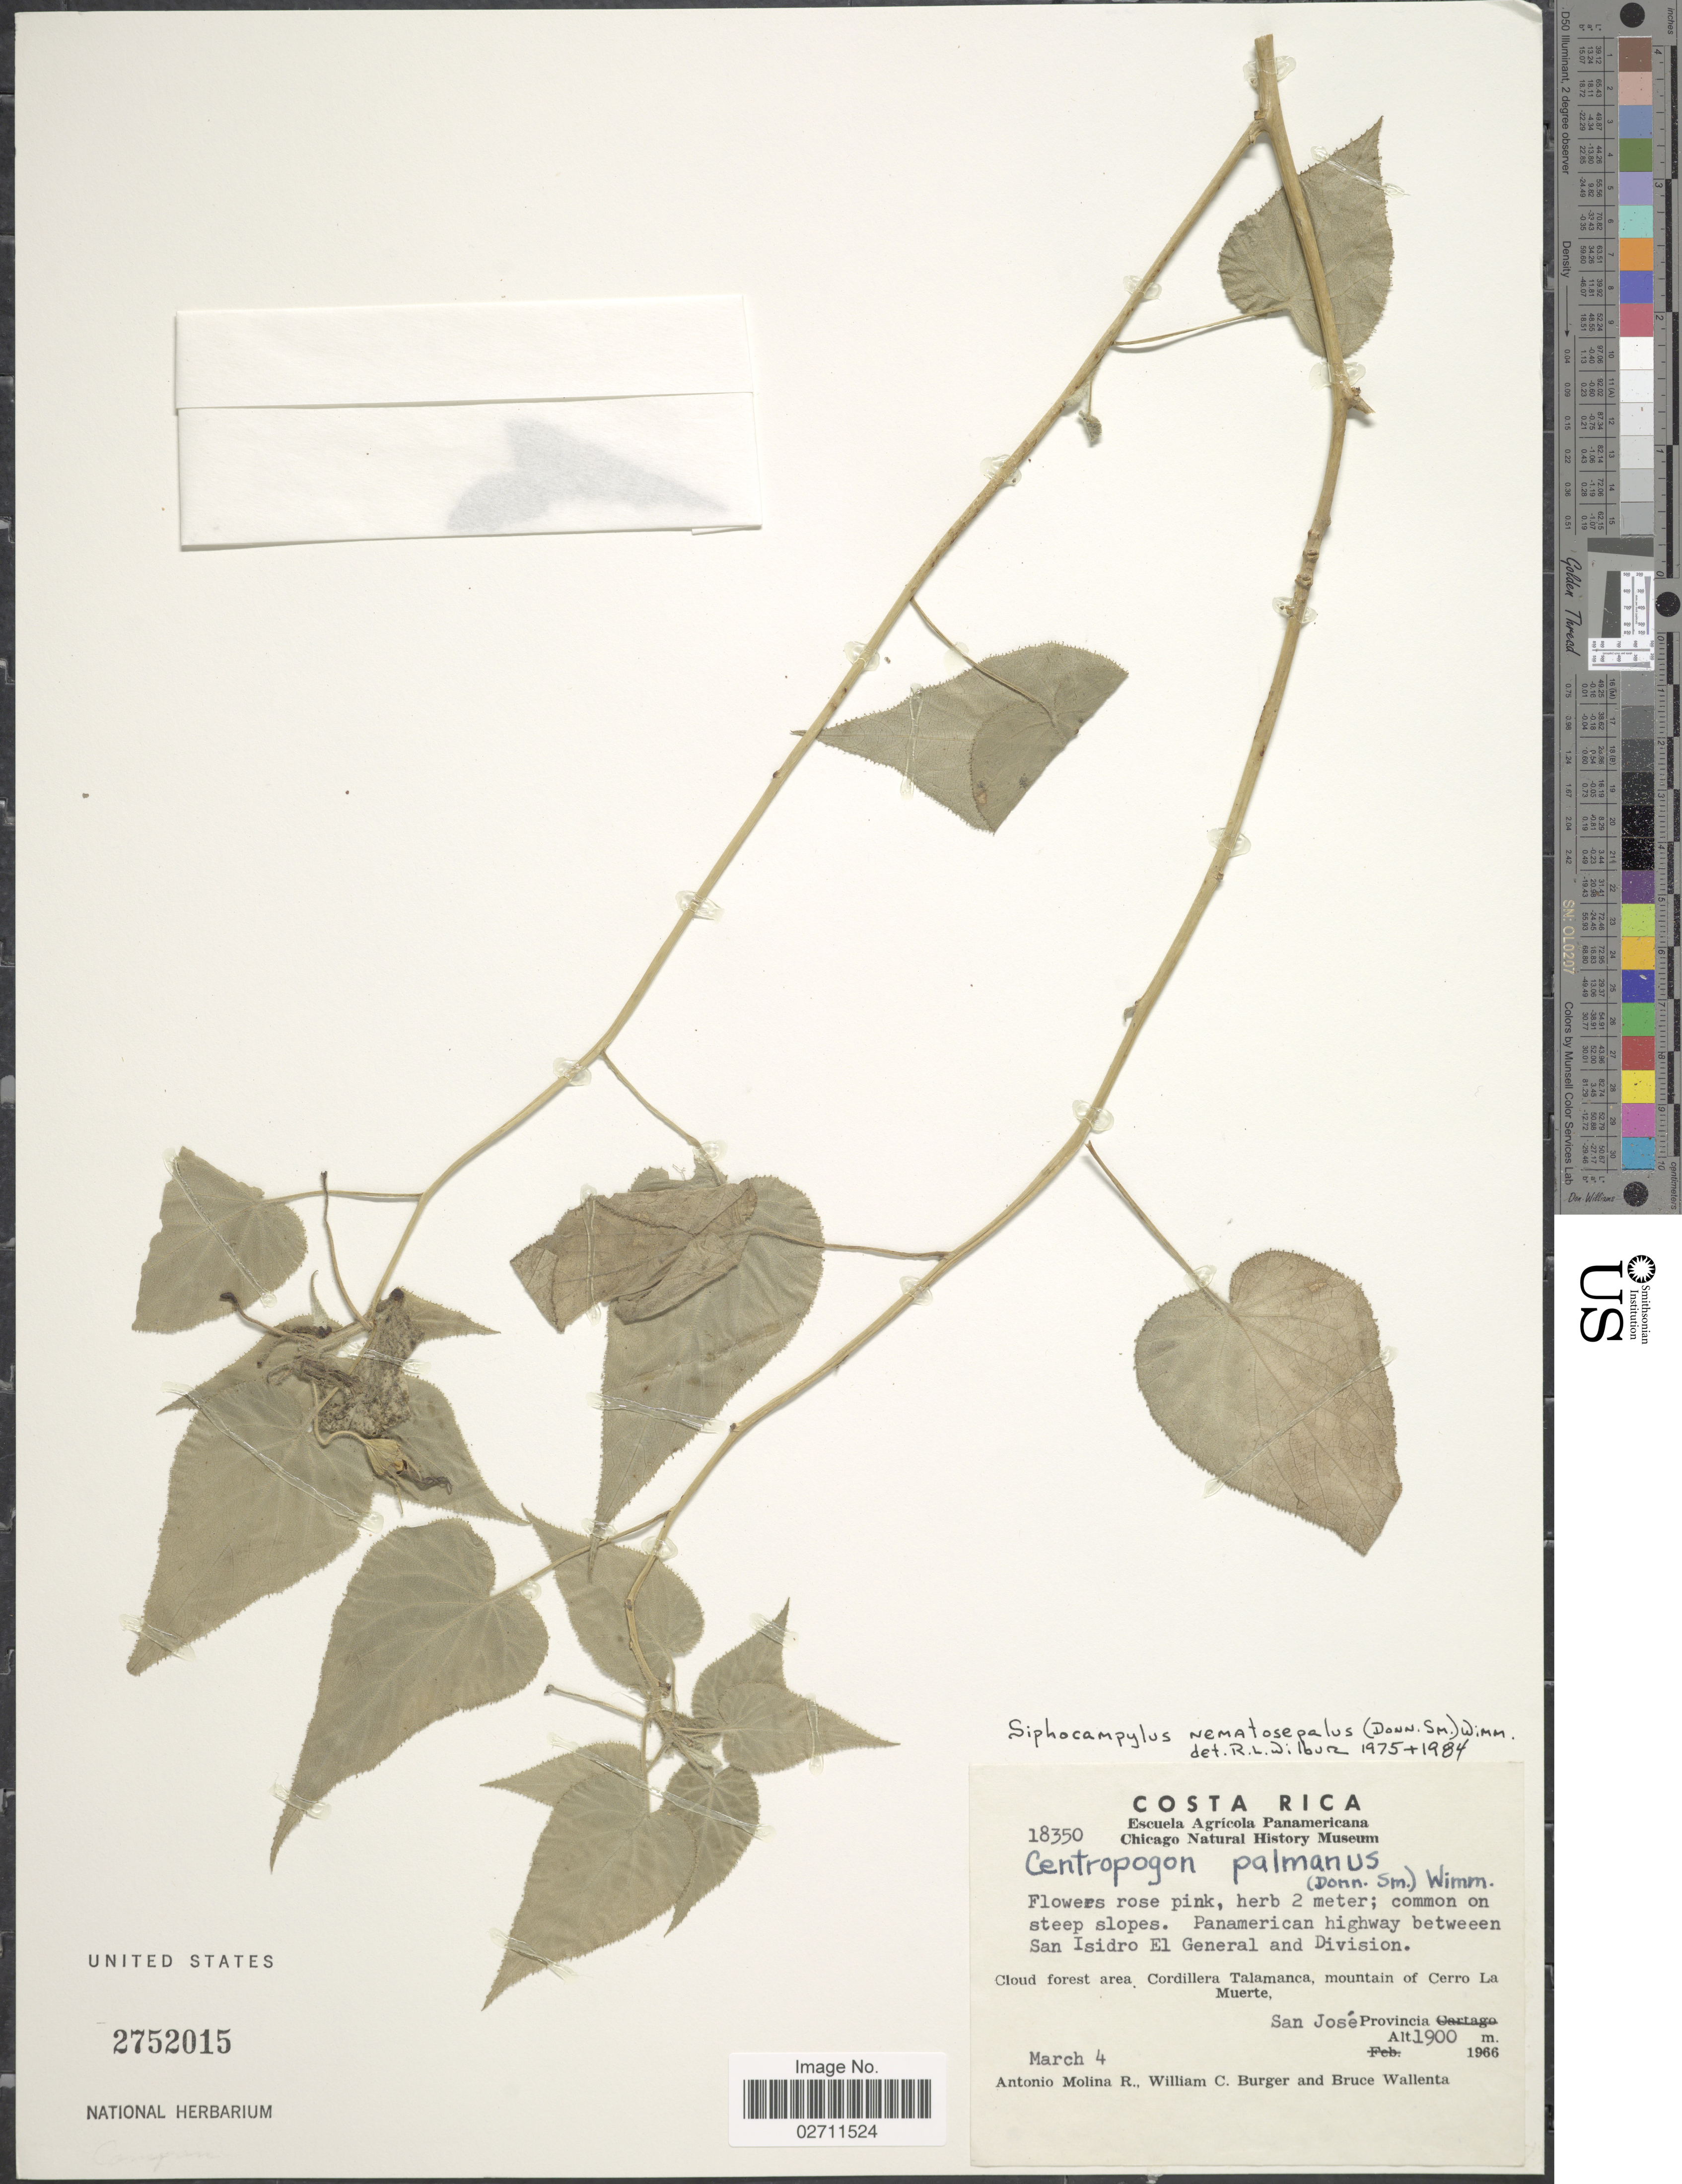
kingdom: Plantae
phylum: Tracheophyta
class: Magnoliopsida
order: Asterales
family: Campanulaceae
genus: Centropogon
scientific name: Centropogon nematosepalus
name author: Donn. Sm.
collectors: A. Molina R., W. Burger & B. Wallenta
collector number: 18350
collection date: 1966-03-04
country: Costa Rica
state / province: San José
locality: Cordillera Talamanca, mountain of Cerro La Muerte. Panamerican highway between San Isidro El General and Division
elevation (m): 1900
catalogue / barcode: US 2752015